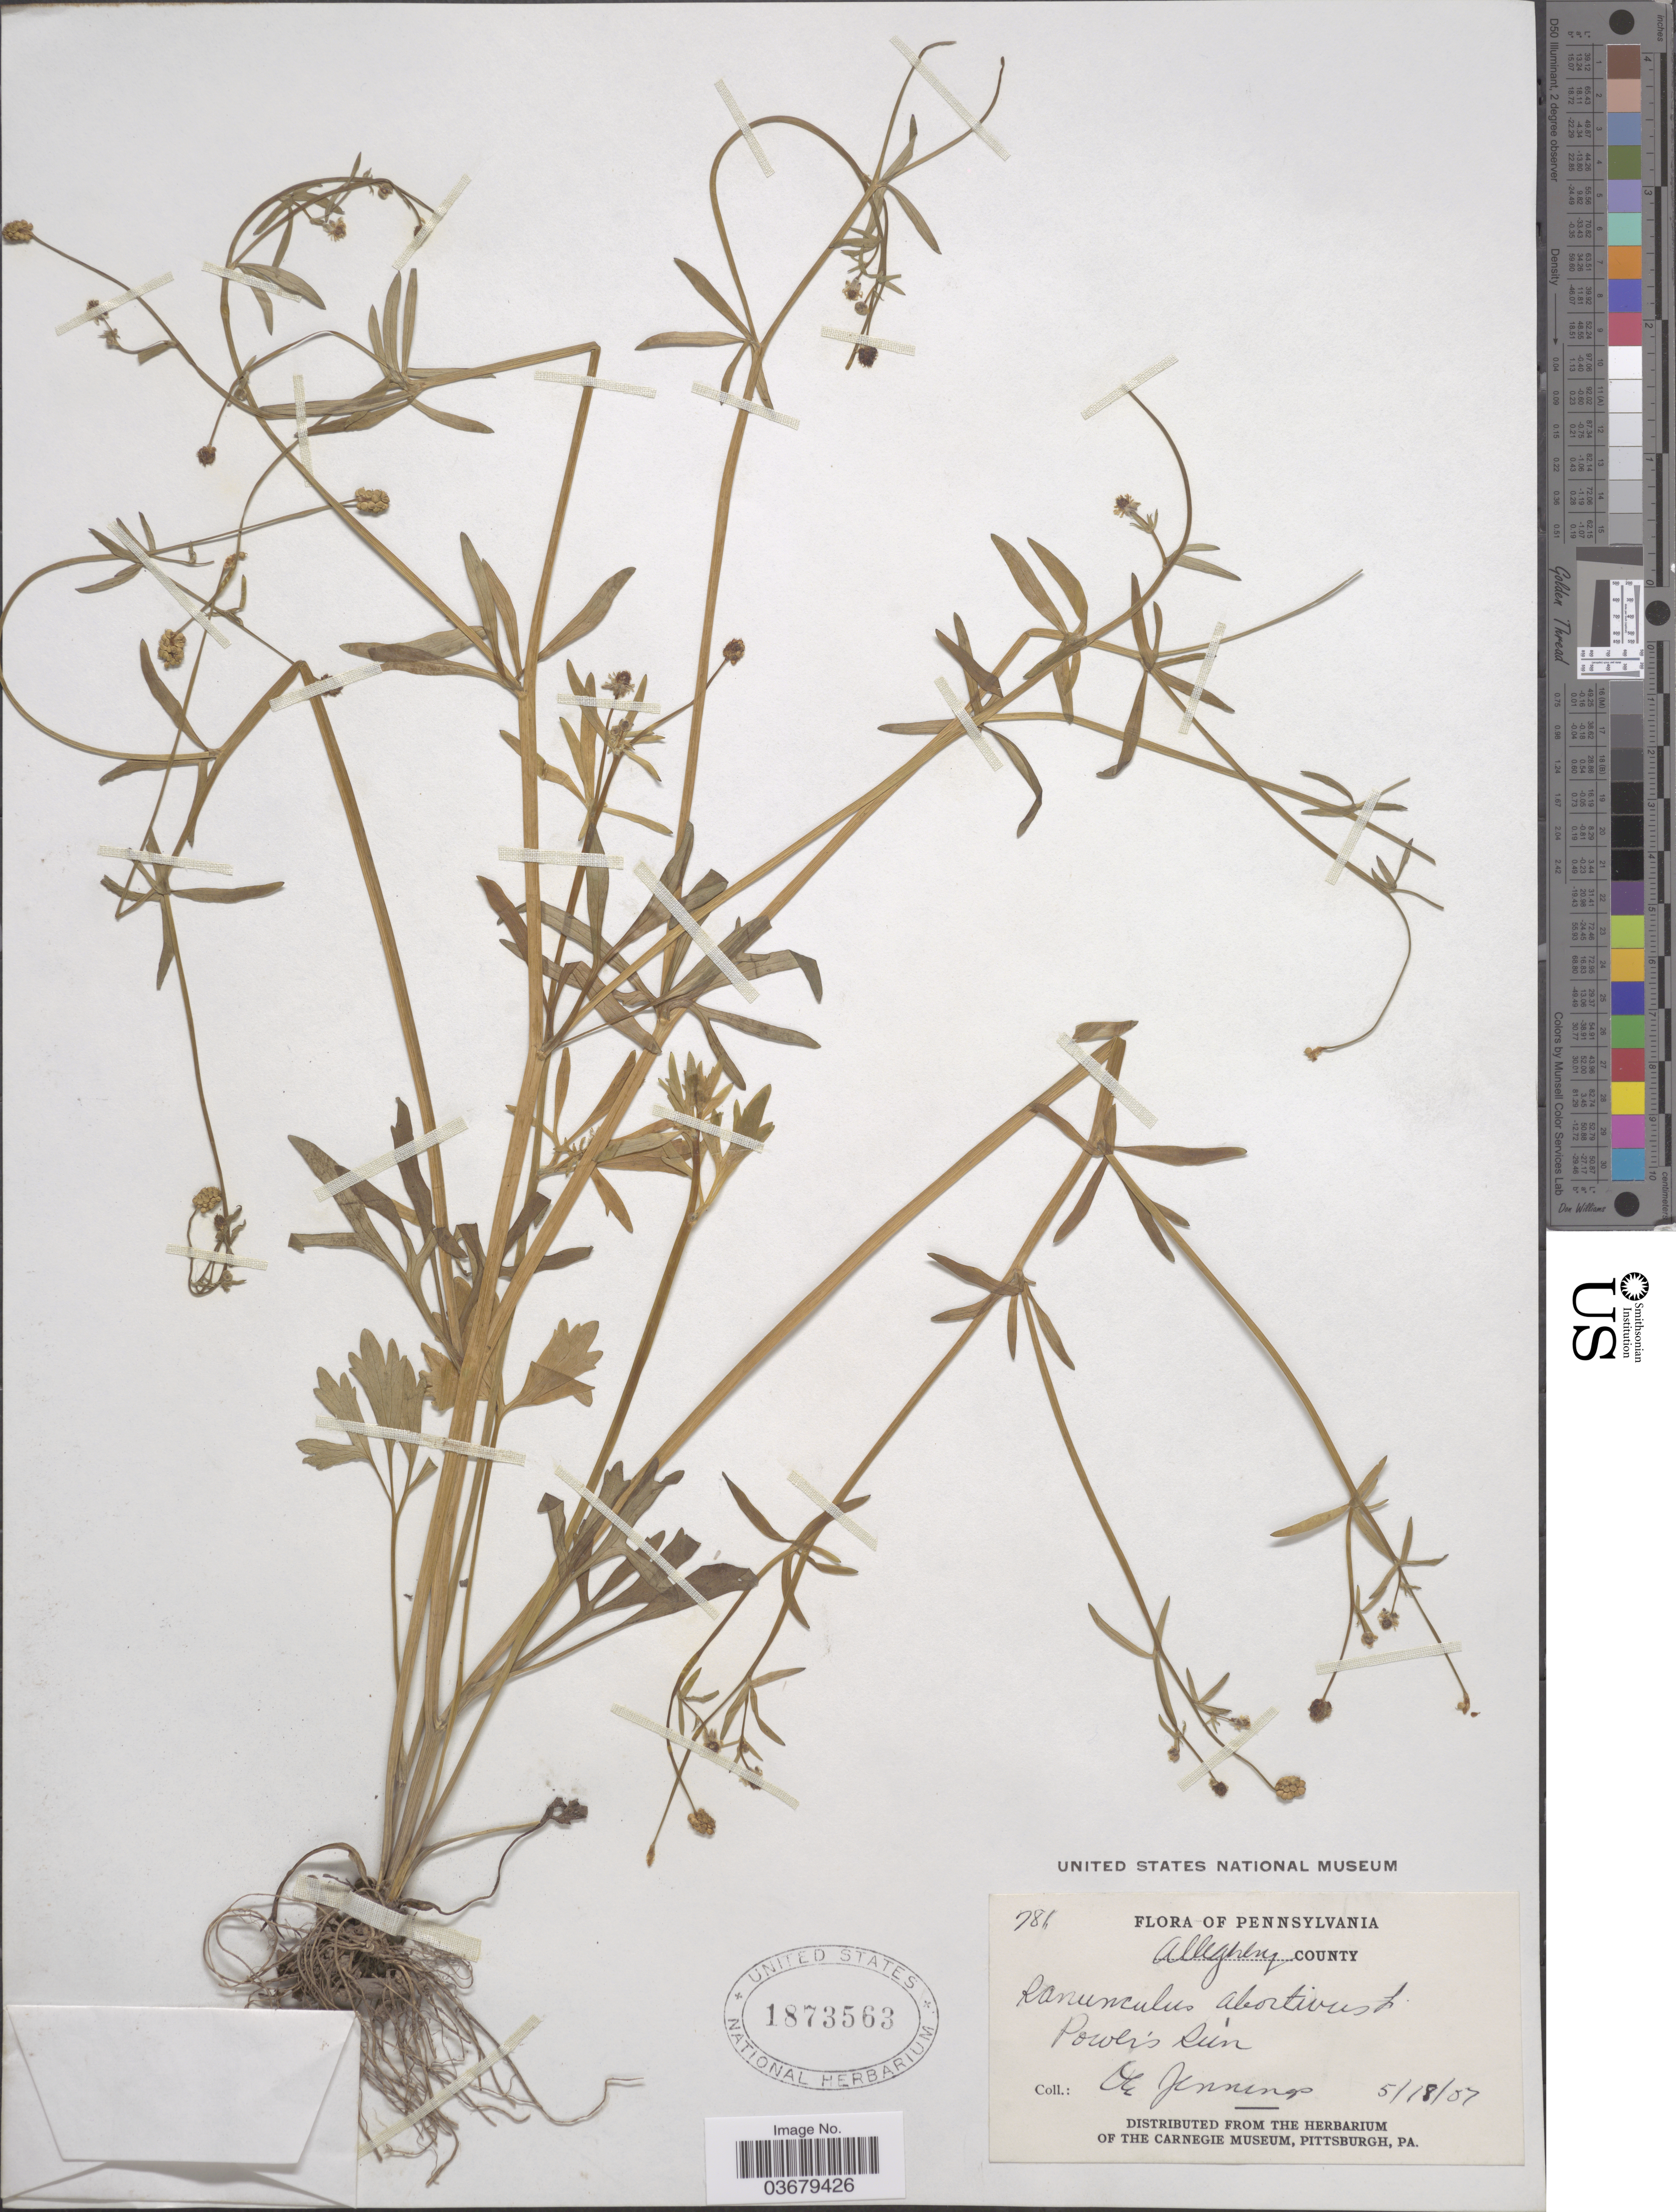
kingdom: Plantae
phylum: Tracheophyta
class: Magnoliopsida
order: Ranunculales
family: Ranunculaceae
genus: Ranunculus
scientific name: Ranunculus abortivus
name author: L.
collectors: O. E. Jennings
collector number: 781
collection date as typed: Transcribed d/m/y: 18/5/7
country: United States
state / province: Pennsylvania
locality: Allegheny County. Power's Run.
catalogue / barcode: US 1873563